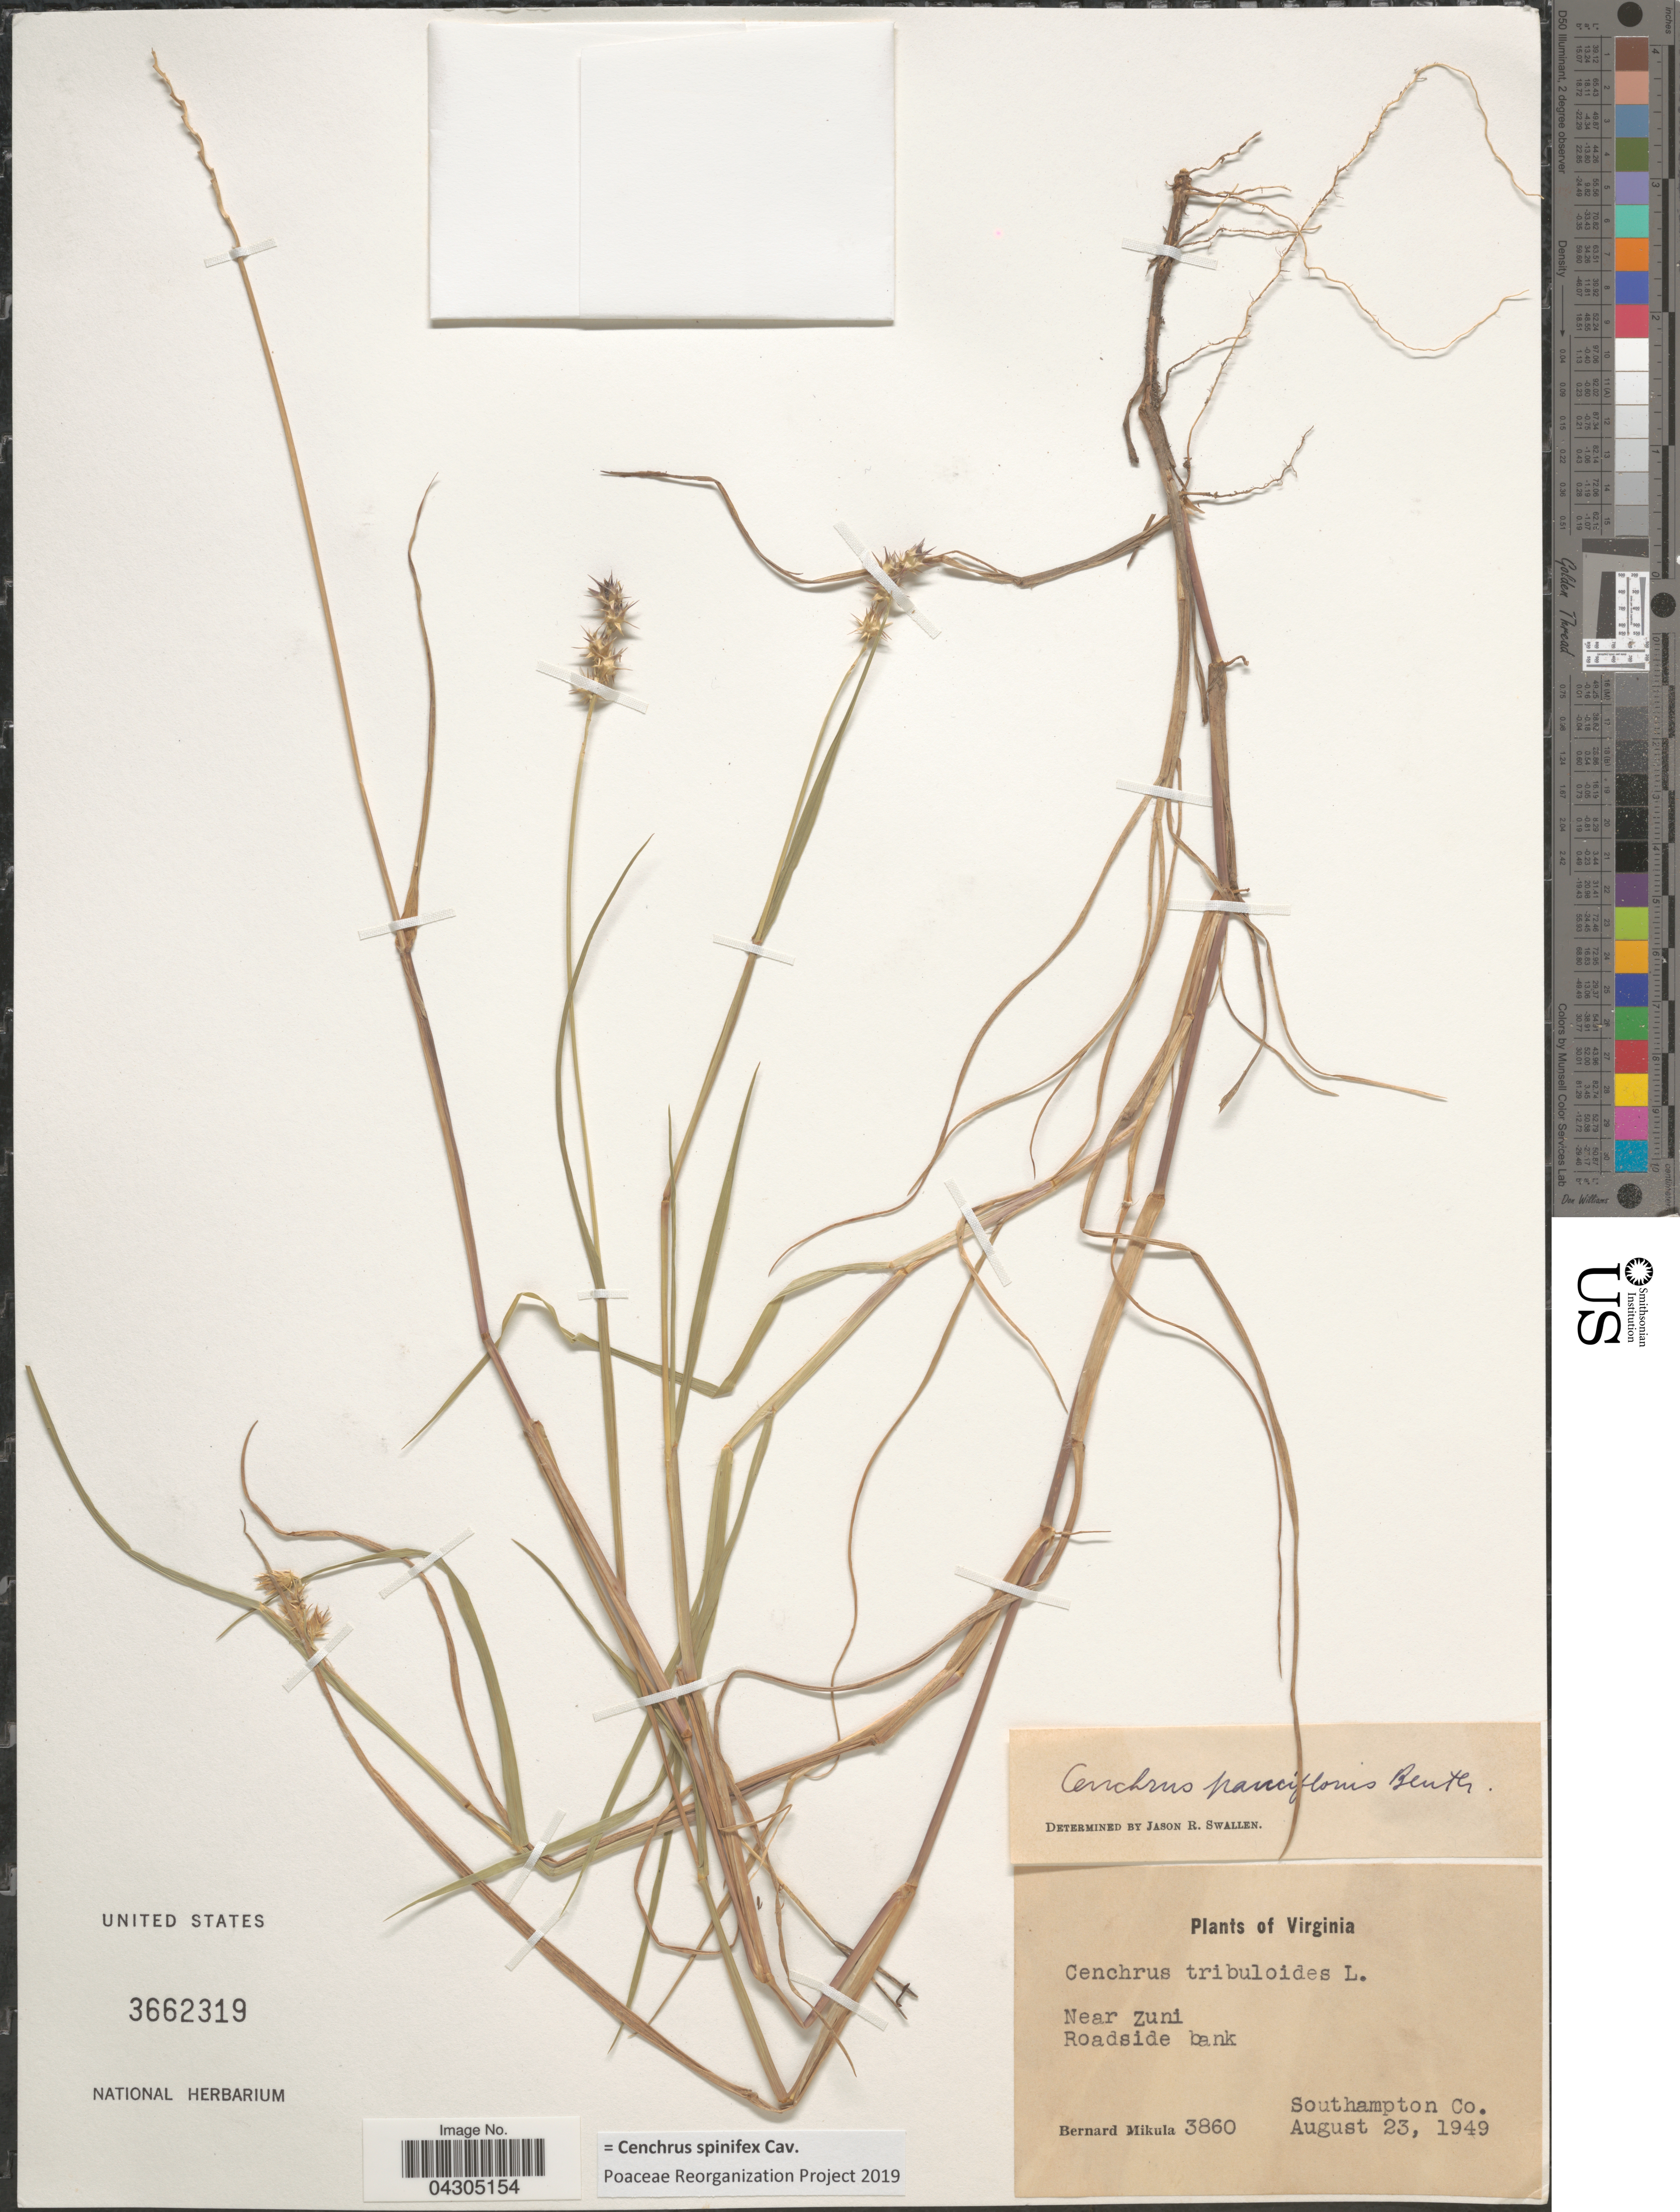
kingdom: Plantae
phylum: Tracheophyta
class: Liliopsida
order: Poales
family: Poaceae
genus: Cenchrus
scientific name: Cenchrus spinifex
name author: Cav.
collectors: B. Mikula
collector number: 3860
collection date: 1949-08-23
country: United States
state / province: Virginia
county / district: Southampton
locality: Near Zuni. Southampton Co.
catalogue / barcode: US 3662319